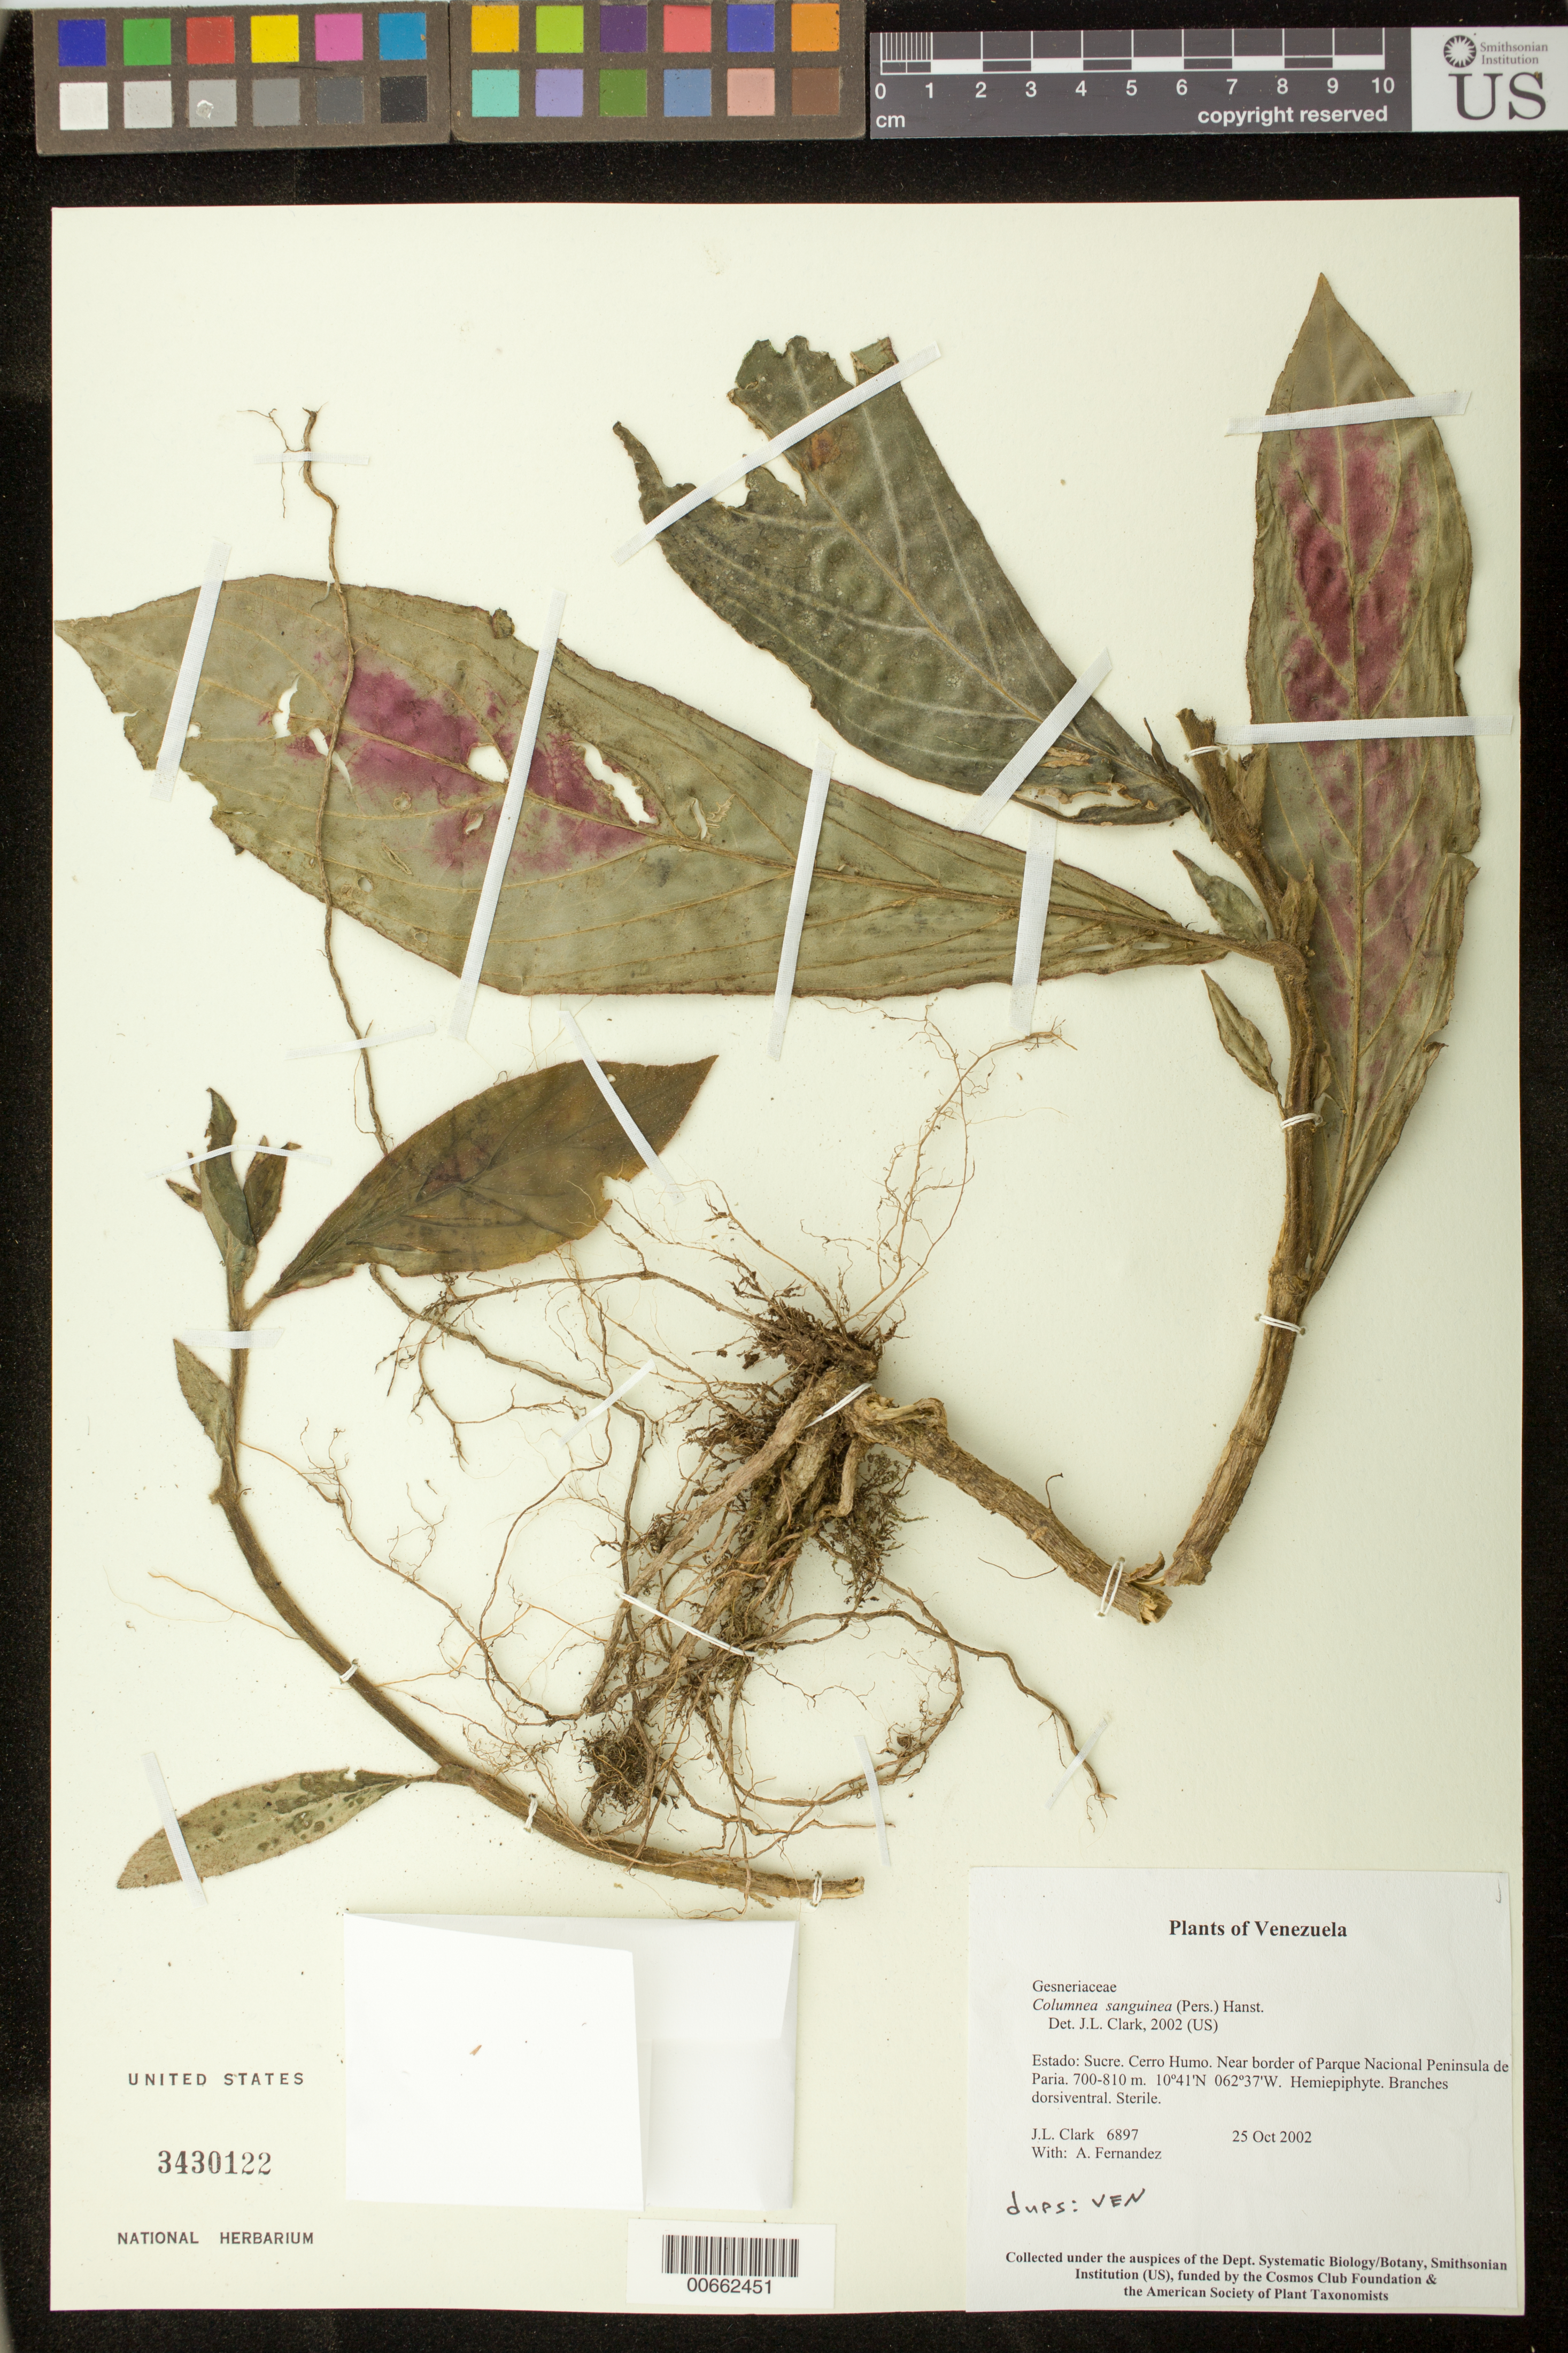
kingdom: Plantae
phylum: Tracheophyta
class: Magnoliopsida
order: Lamiales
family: Gesneriaceae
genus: Columnea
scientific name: Columnea sanguinea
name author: (Pers.) Hanst.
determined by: Clark, J. L., (SEL), The Marie Selby Botanical Garden (UNITED STATES)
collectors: J. L. Clark & A. Fernandez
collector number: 6897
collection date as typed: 25 Oct 2002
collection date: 2002-10-25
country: Venezuela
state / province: Sucre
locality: Cerro Humo. Near border of Parque Nacional Peninsula de Paria.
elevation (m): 700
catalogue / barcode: US 3430122